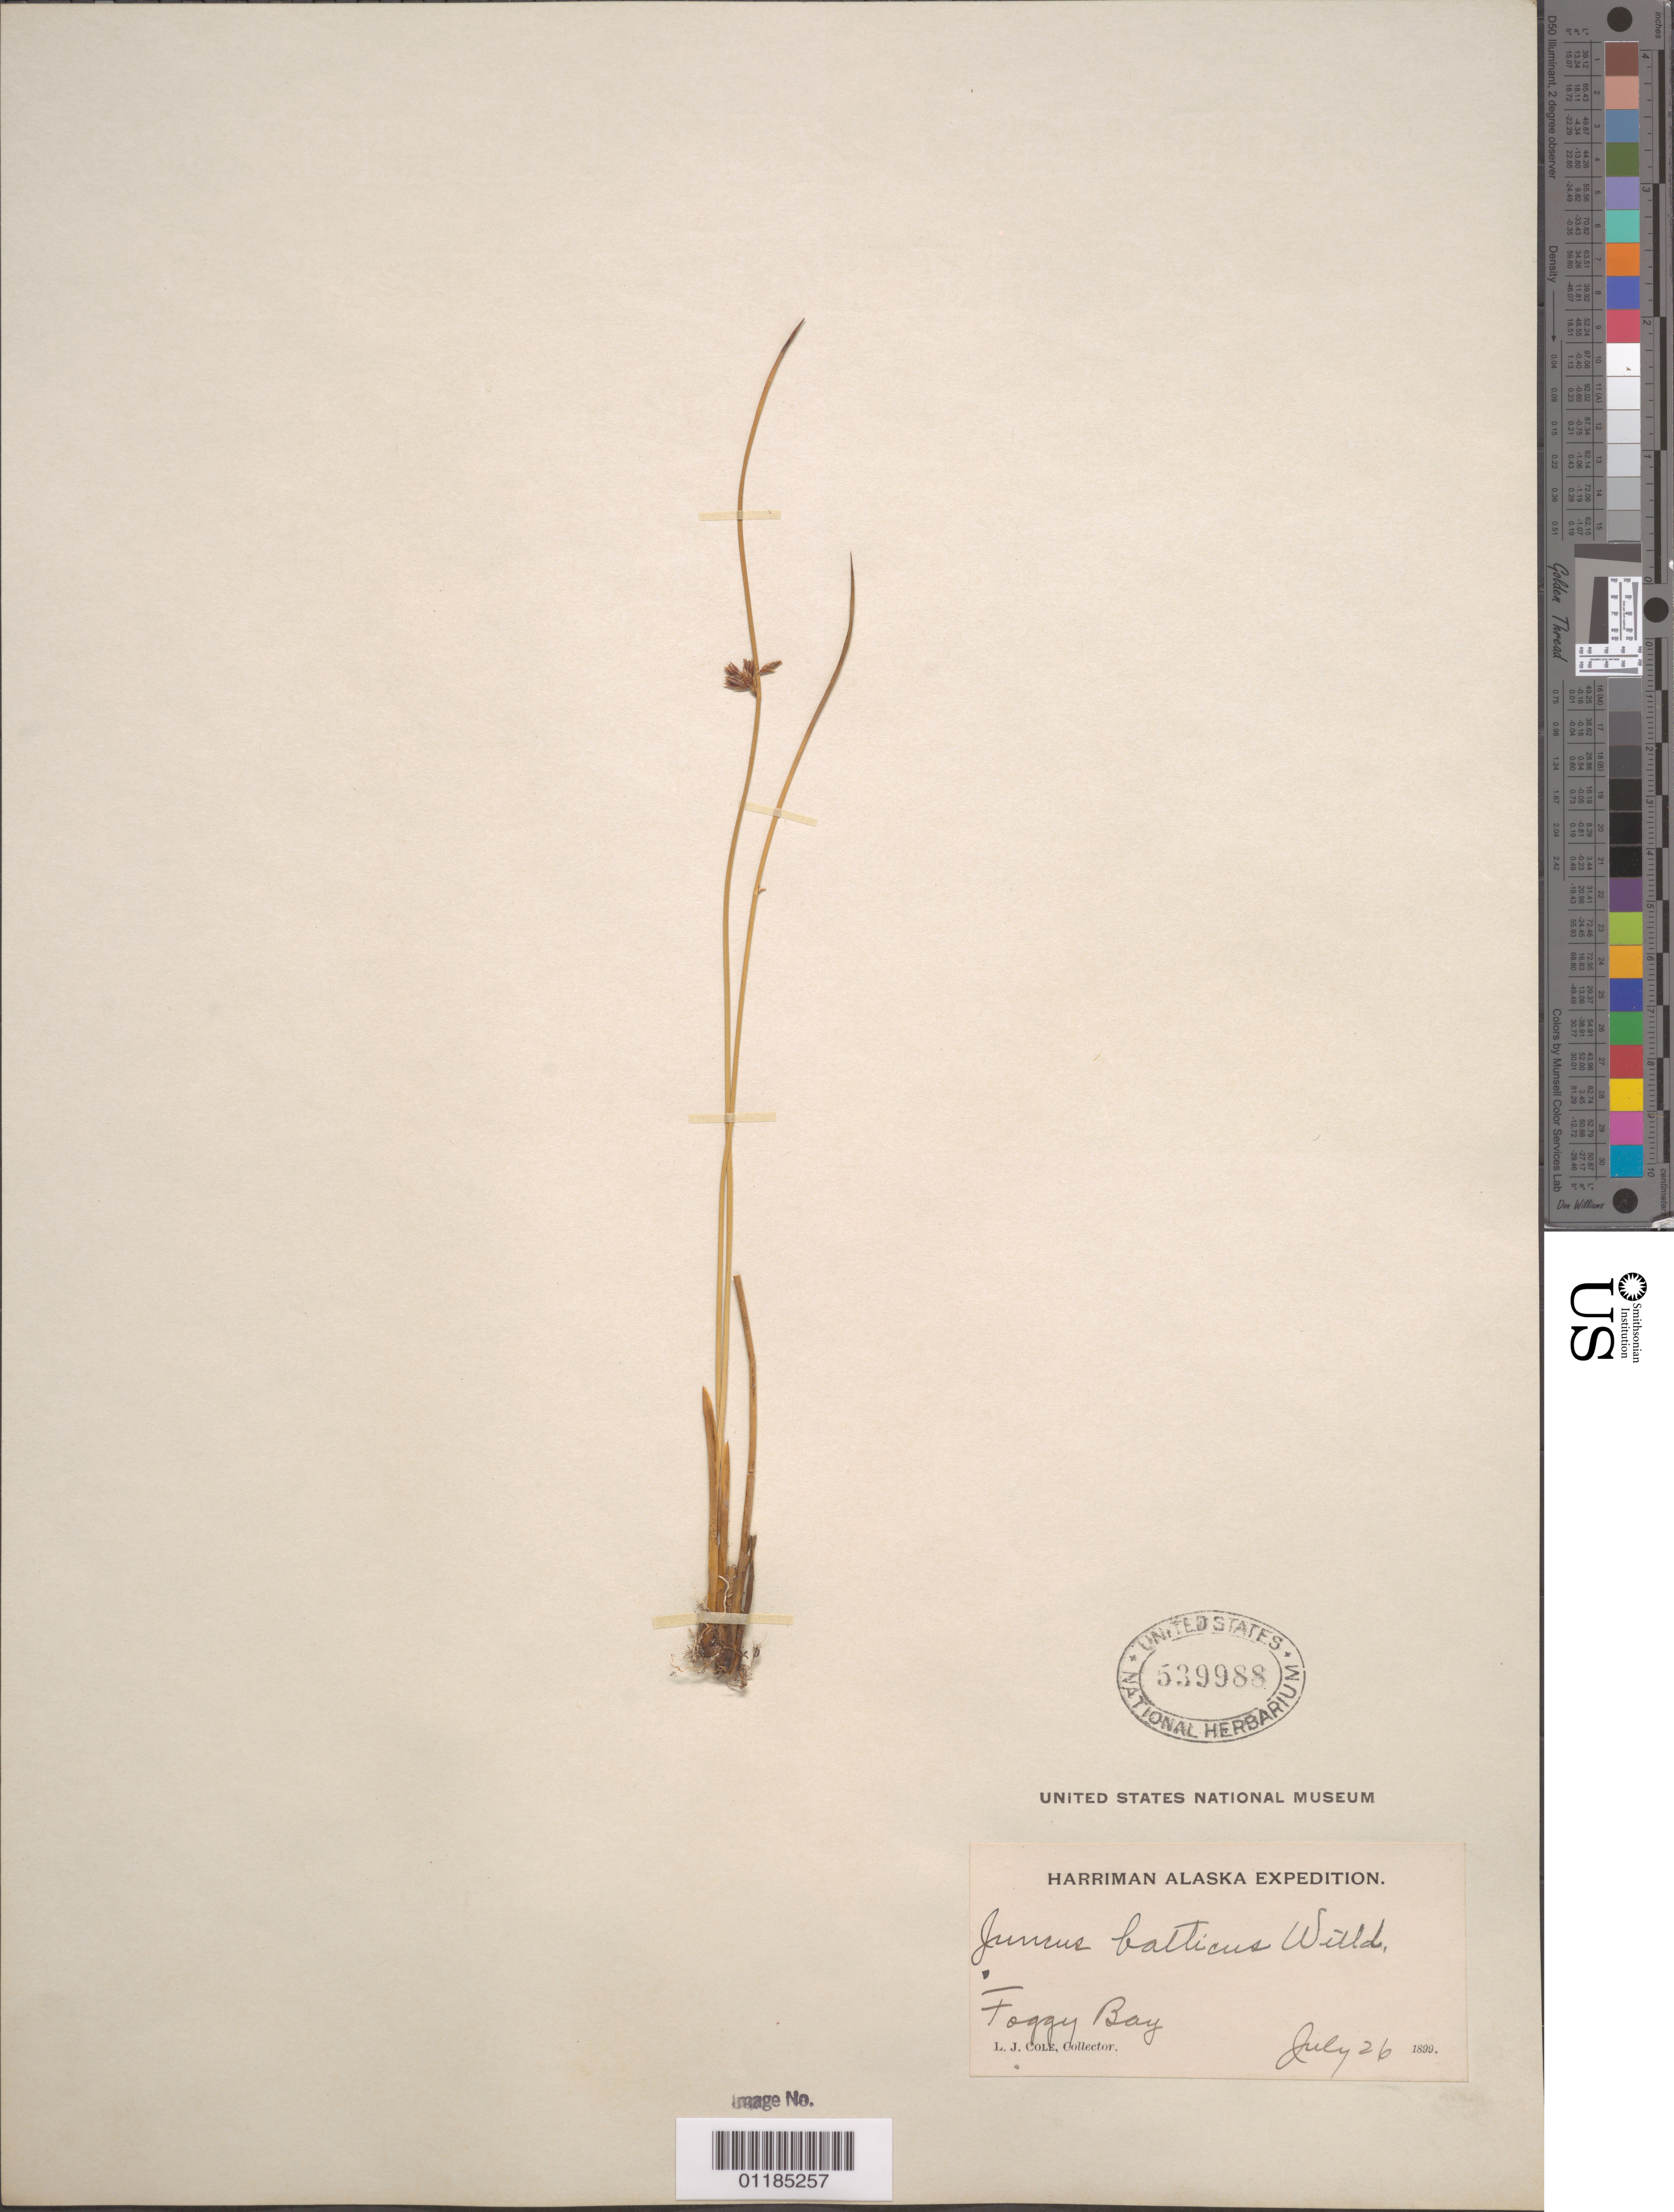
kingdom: Plantae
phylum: Tracheophyta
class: Liliopsida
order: Poales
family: Juncaceae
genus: Juncus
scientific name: Juncus balticus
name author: Willd.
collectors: L. Cole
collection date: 1899-07-26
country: United States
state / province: Alaska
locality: Foggy Bay.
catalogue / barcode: US 539988